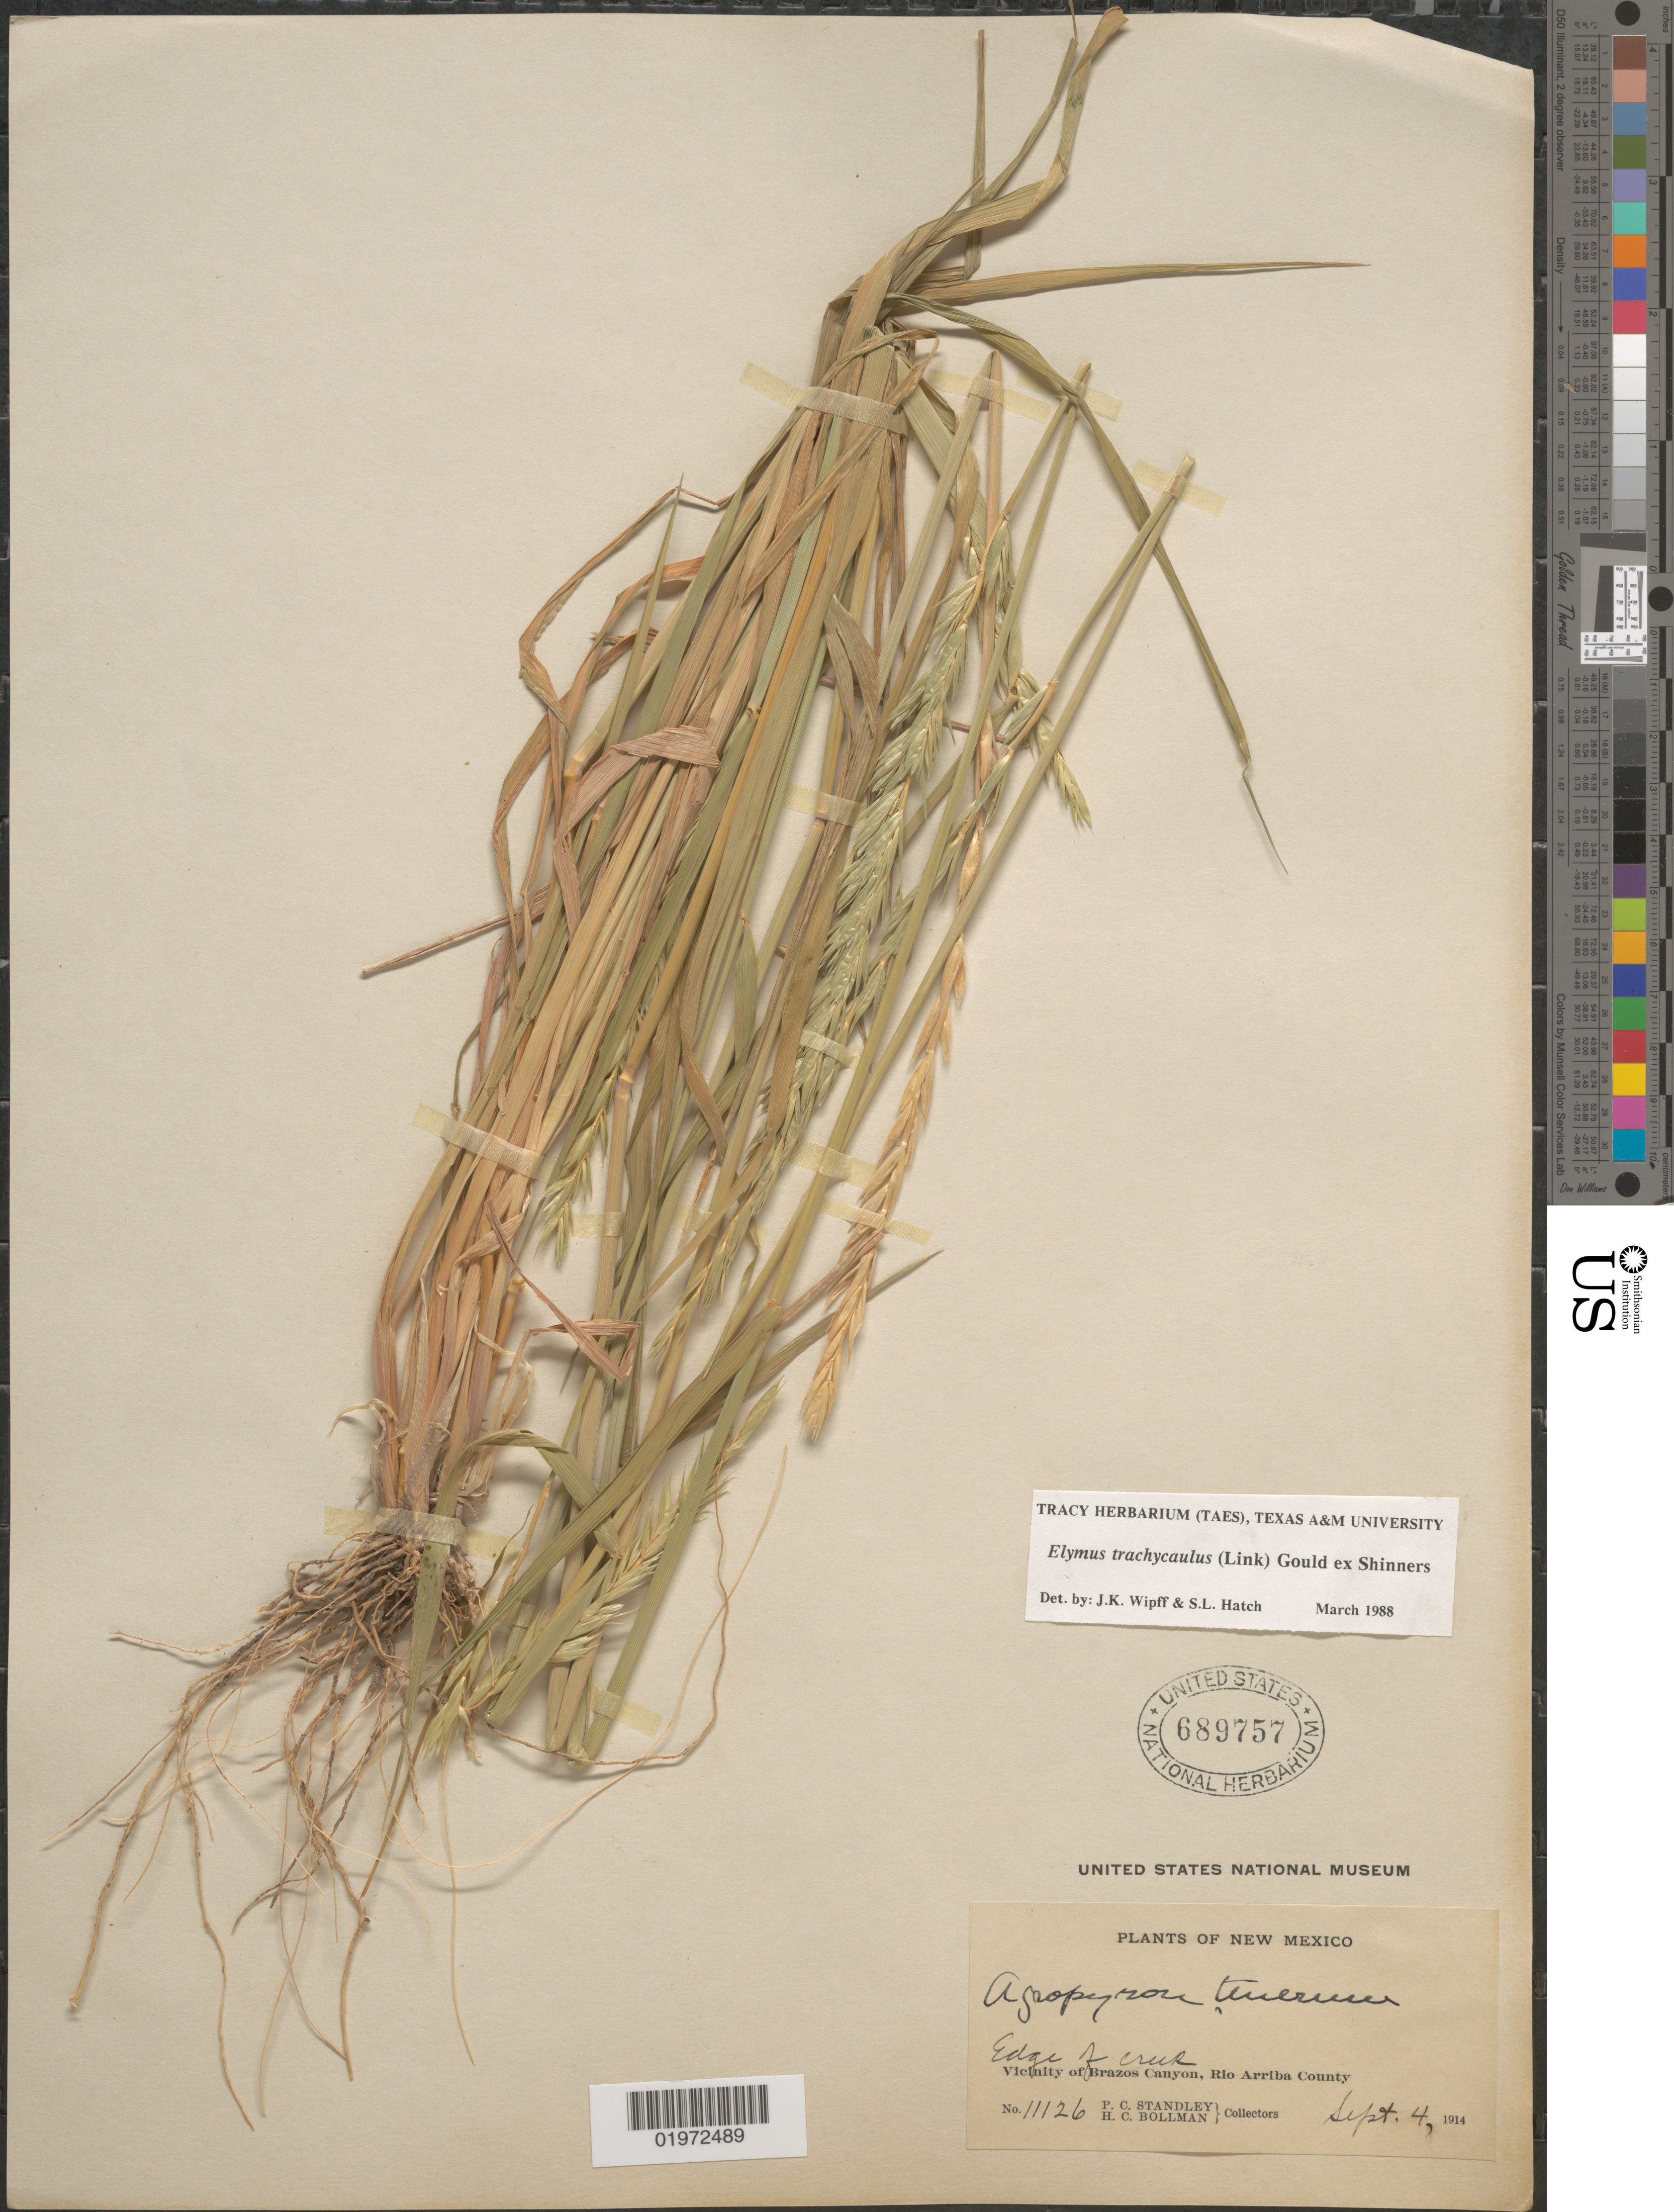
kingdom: Plantae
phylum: Tracheophyta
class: Liliopsida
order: Poales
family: Poaceae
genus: Elymus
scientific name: Elymus trachycaulus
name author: (Link) Gould ex Shinners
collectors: P. C. Standley & H. C. Bollman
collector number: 11126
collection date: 1914-09-04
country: United States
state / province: New Mexico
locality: Edge of creek. Vicinity of Brazos Canyon, Rio Arriba County.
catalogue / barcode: US 689757